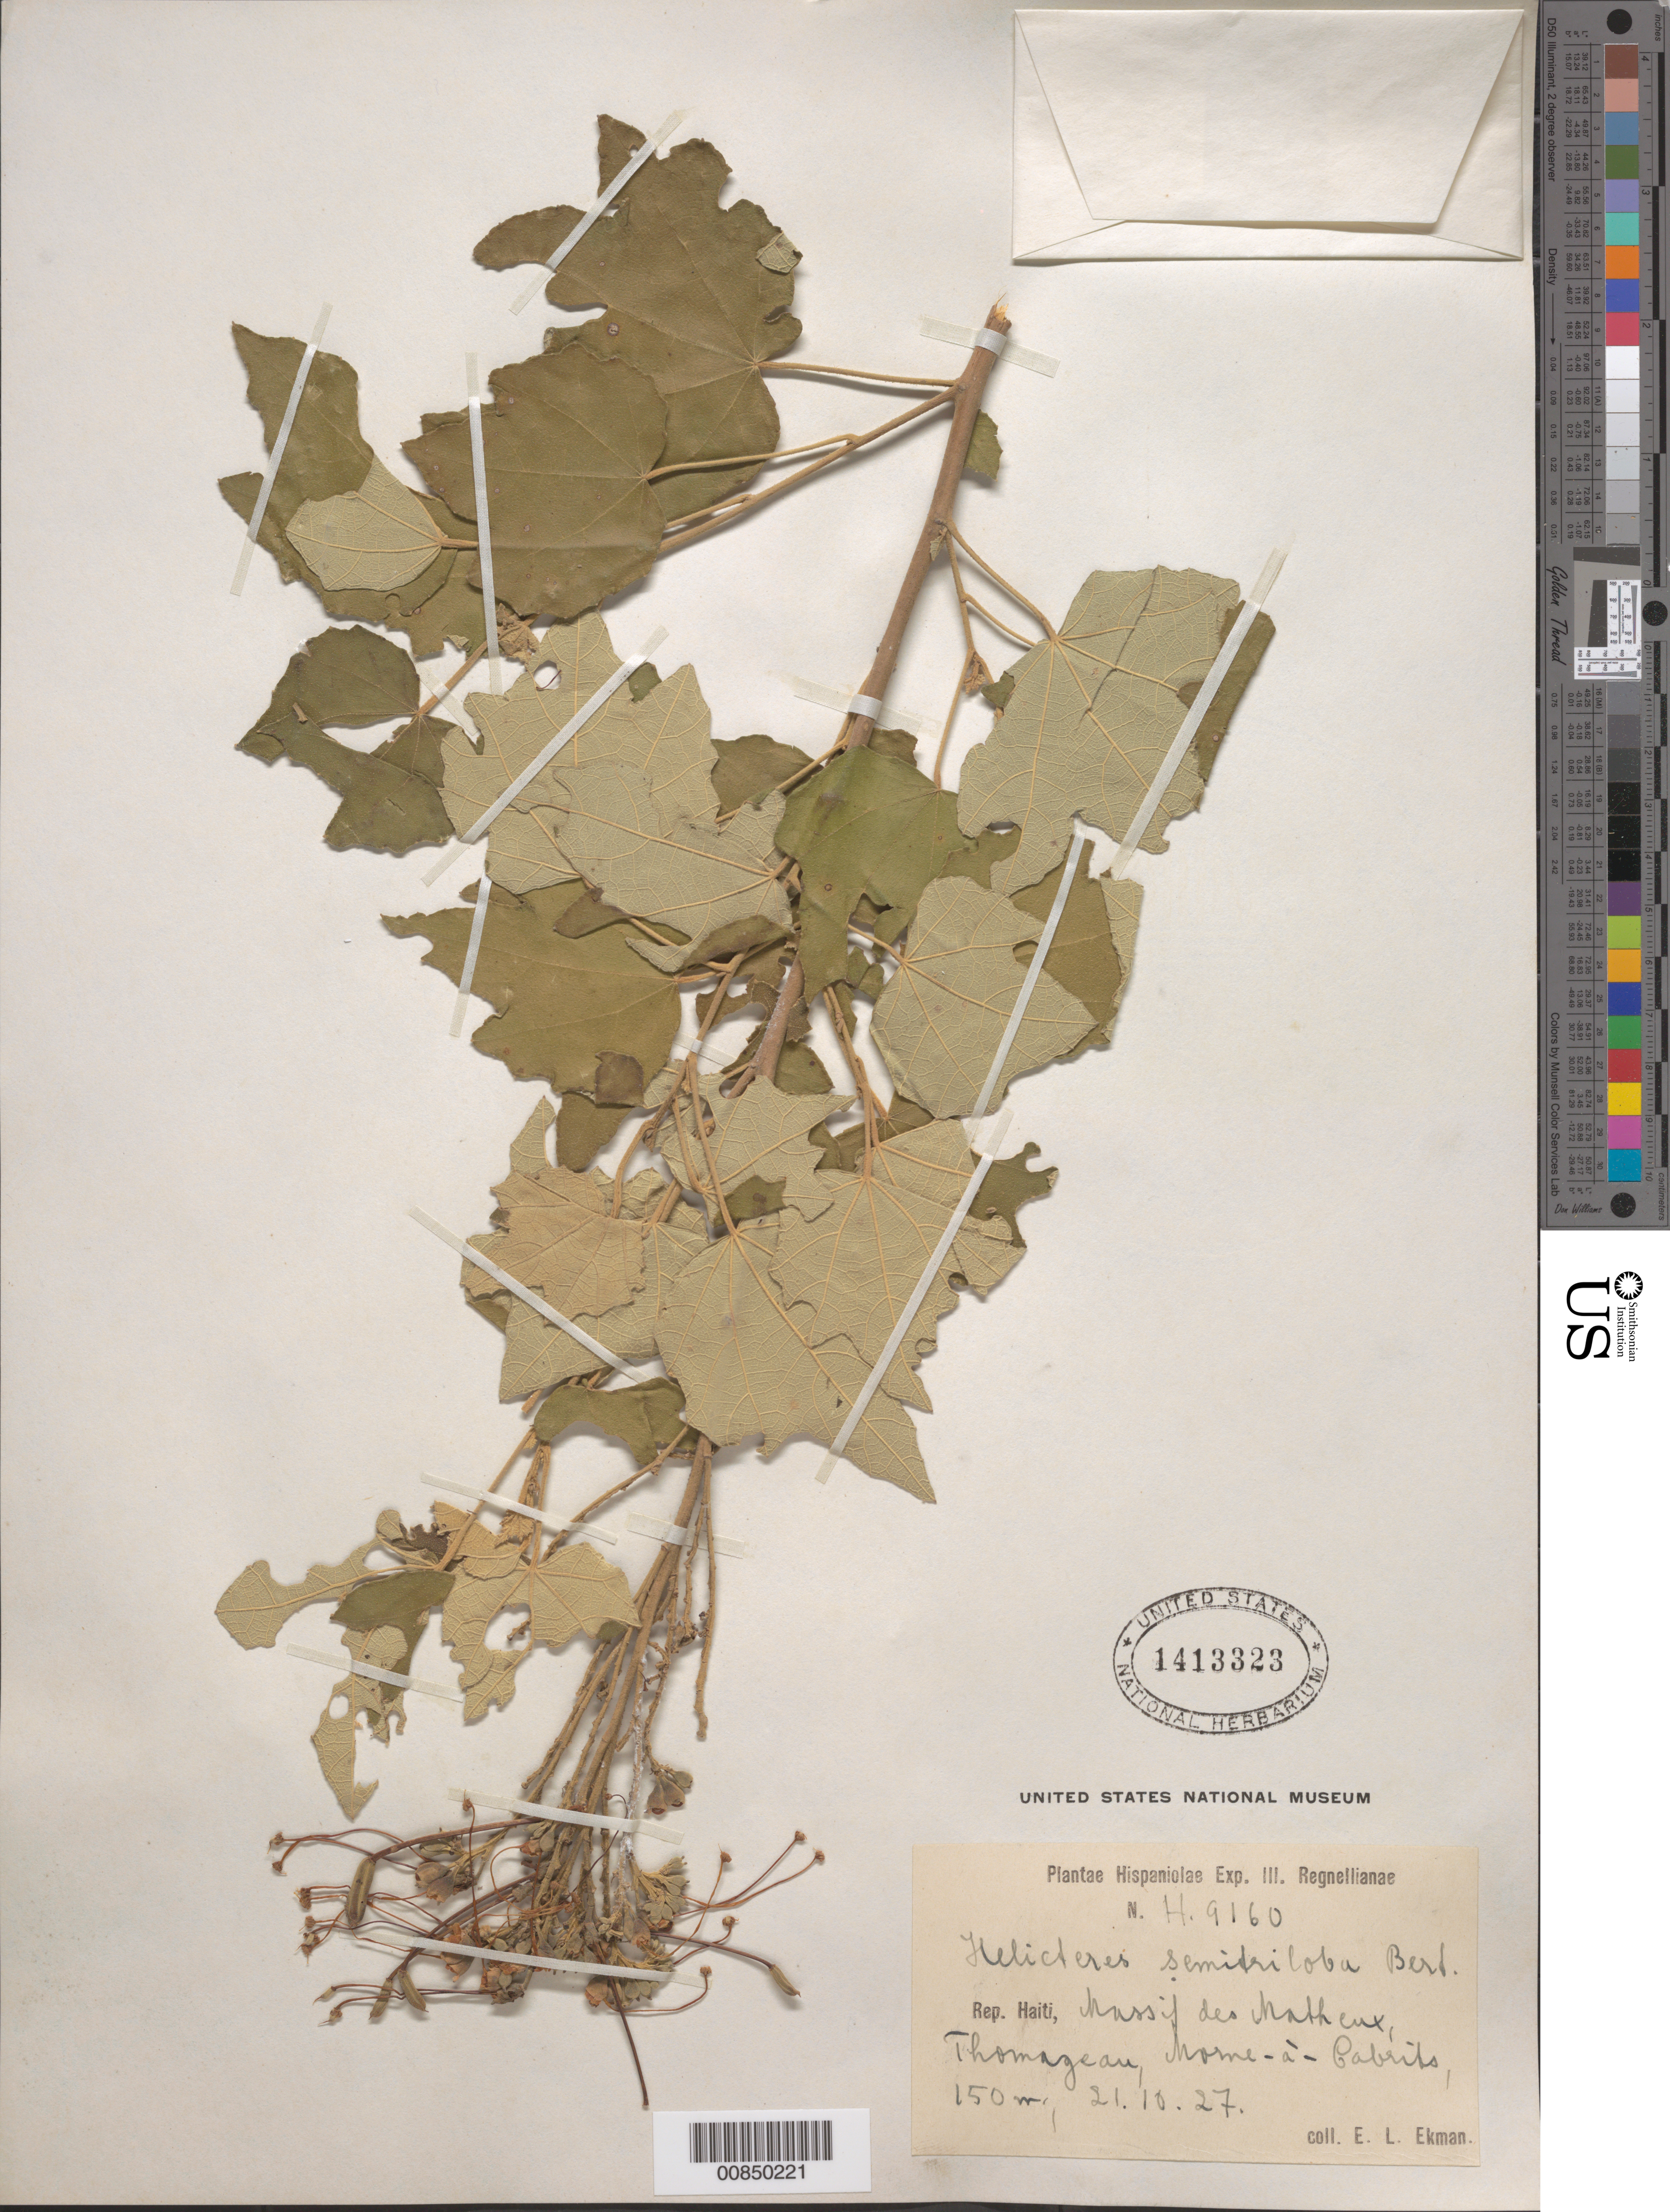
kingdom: Plantae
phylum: Tracheophyta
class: Magnoliopsida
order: Malvales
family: Malvaceae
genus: Helicteres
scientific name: Helicteres semitriloba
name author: Bertero ex DC.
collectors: E. L. Ekman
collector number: H 9160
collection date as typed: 21 Oct 1927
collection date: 1927-10-21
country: Haiti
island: Hispaniola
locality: Massif des Matheux, Thomazeau, Morne-à-Cabrits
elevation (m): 150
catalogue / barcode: US 1413323